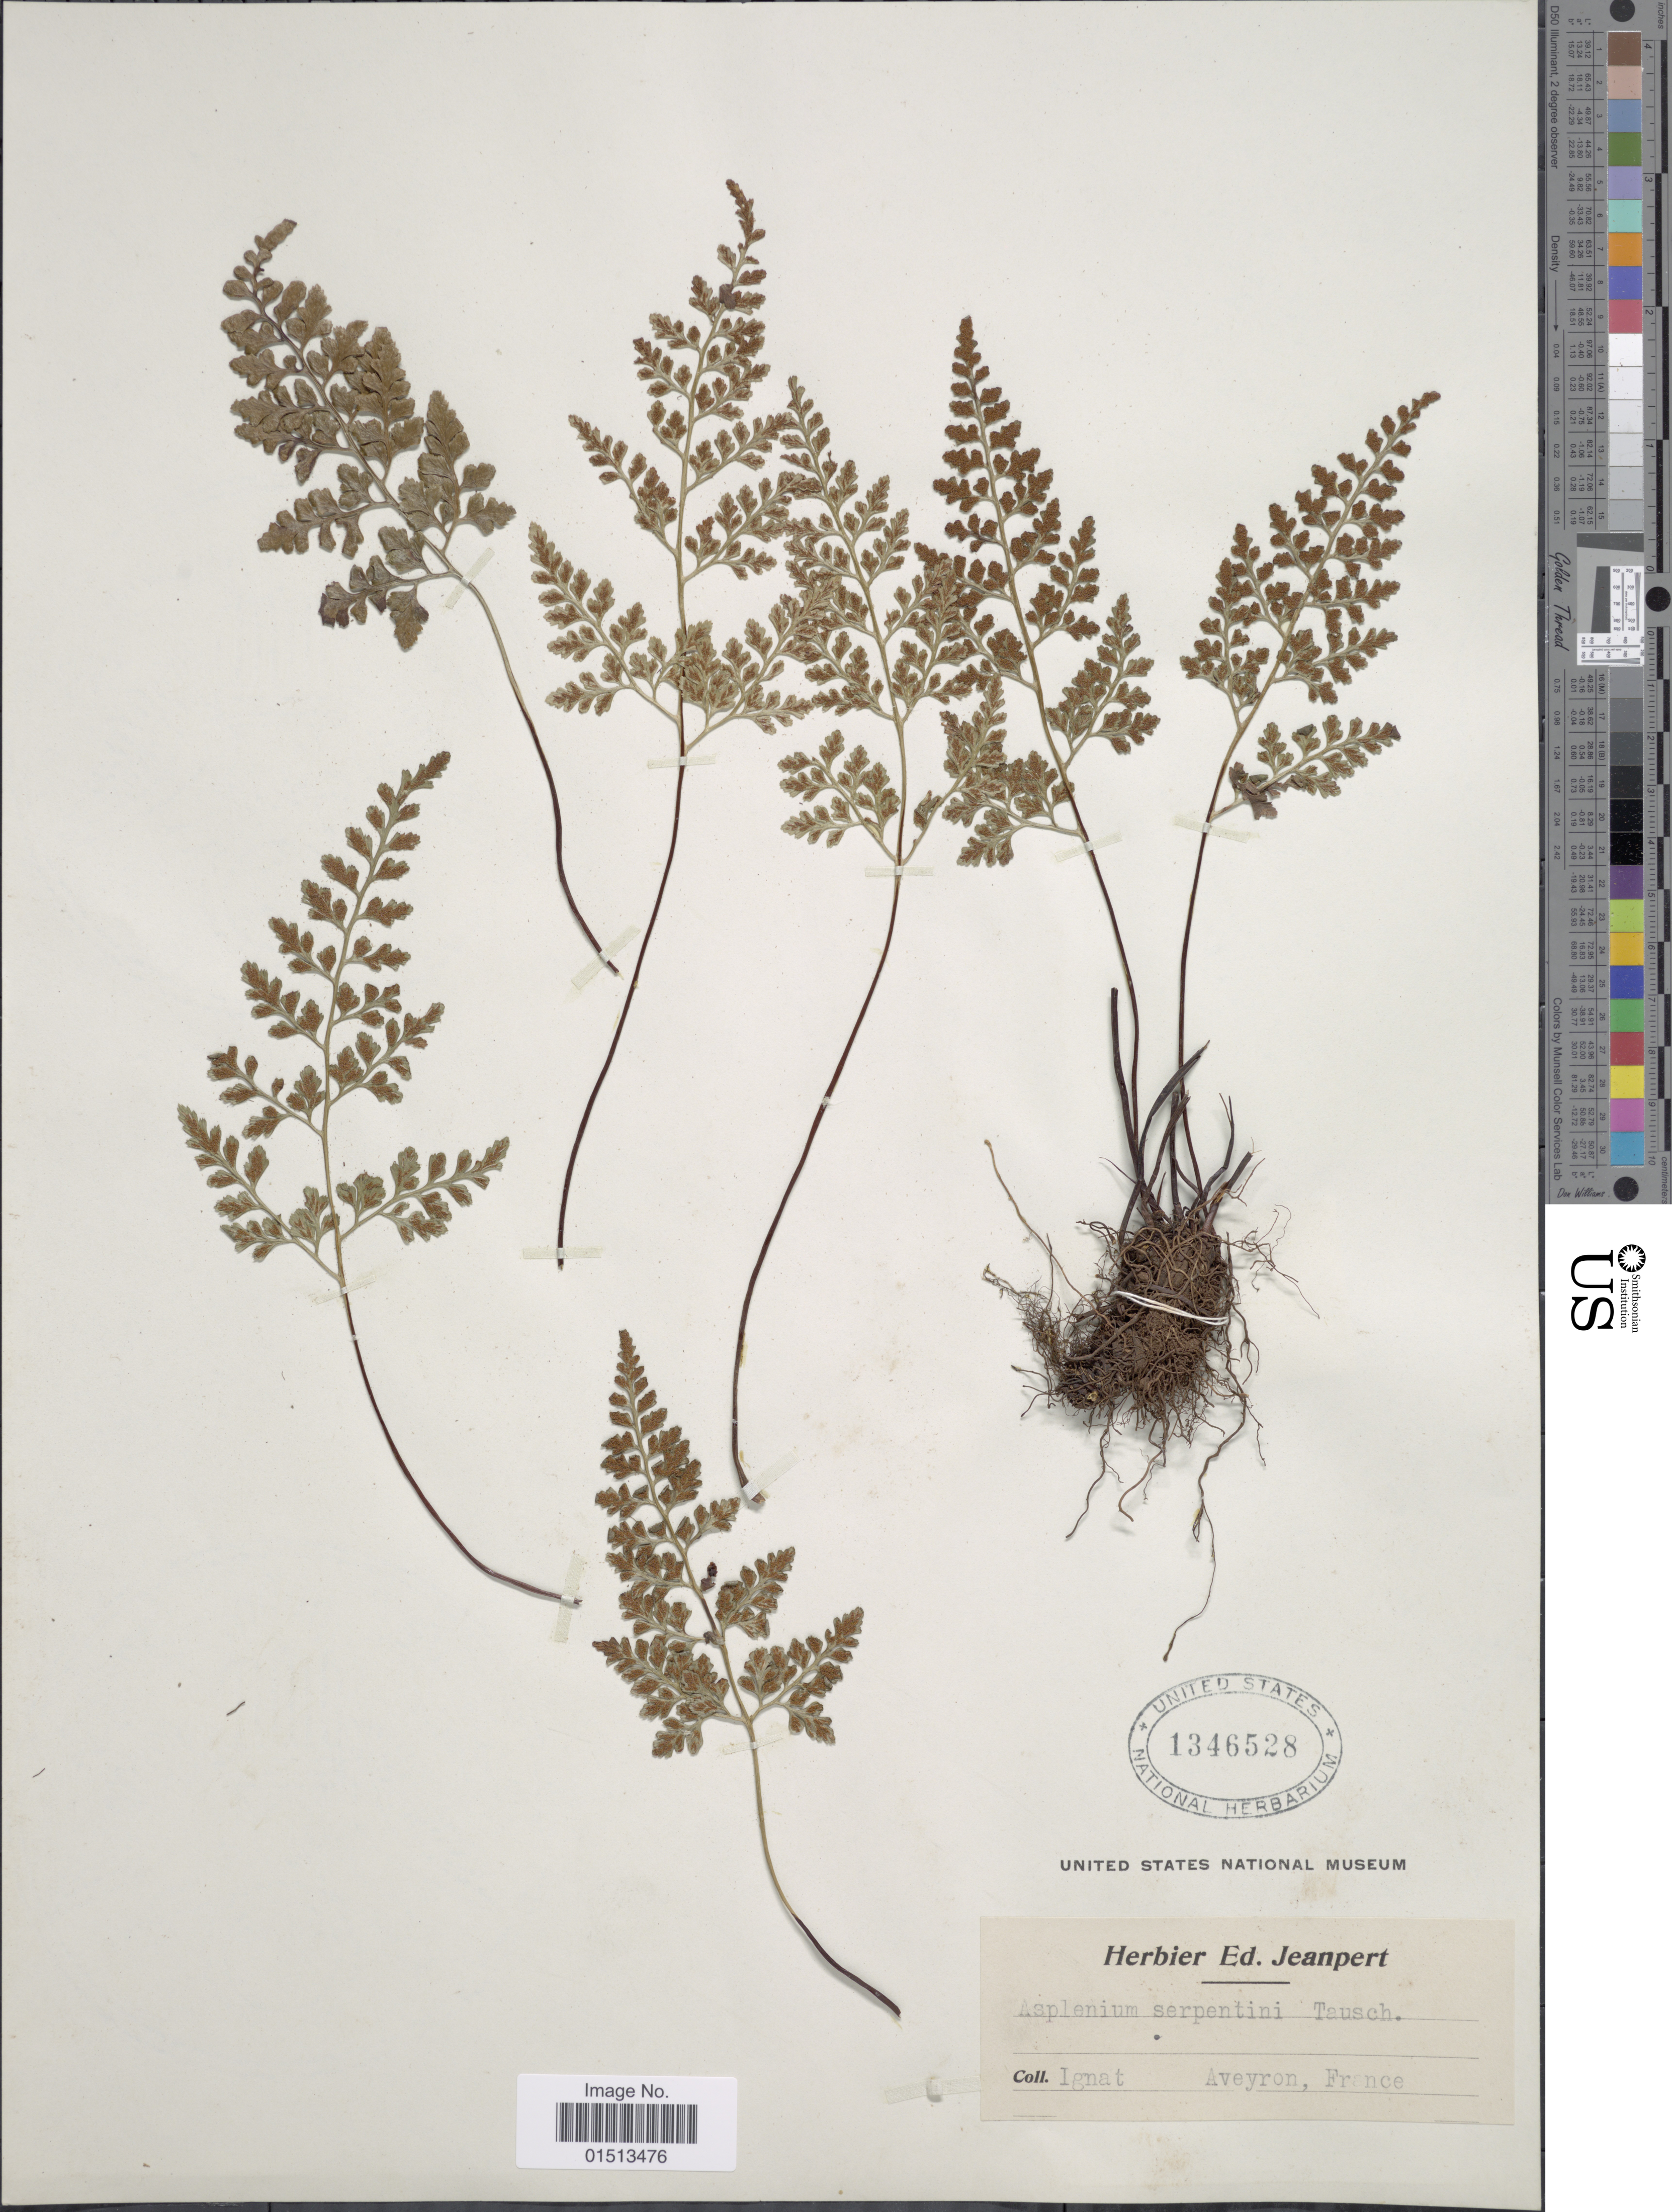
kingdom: Plantae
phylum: Tracheophyta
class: Polypodiopsida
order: Polypodiales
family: Aspleniaceae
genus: Asplenium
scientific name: Asplenium adiantum-nigrum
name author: L.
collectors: Ignat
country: France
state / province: Occitanie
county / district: Aveyron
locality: Aveyron.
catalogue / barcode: US 1346528